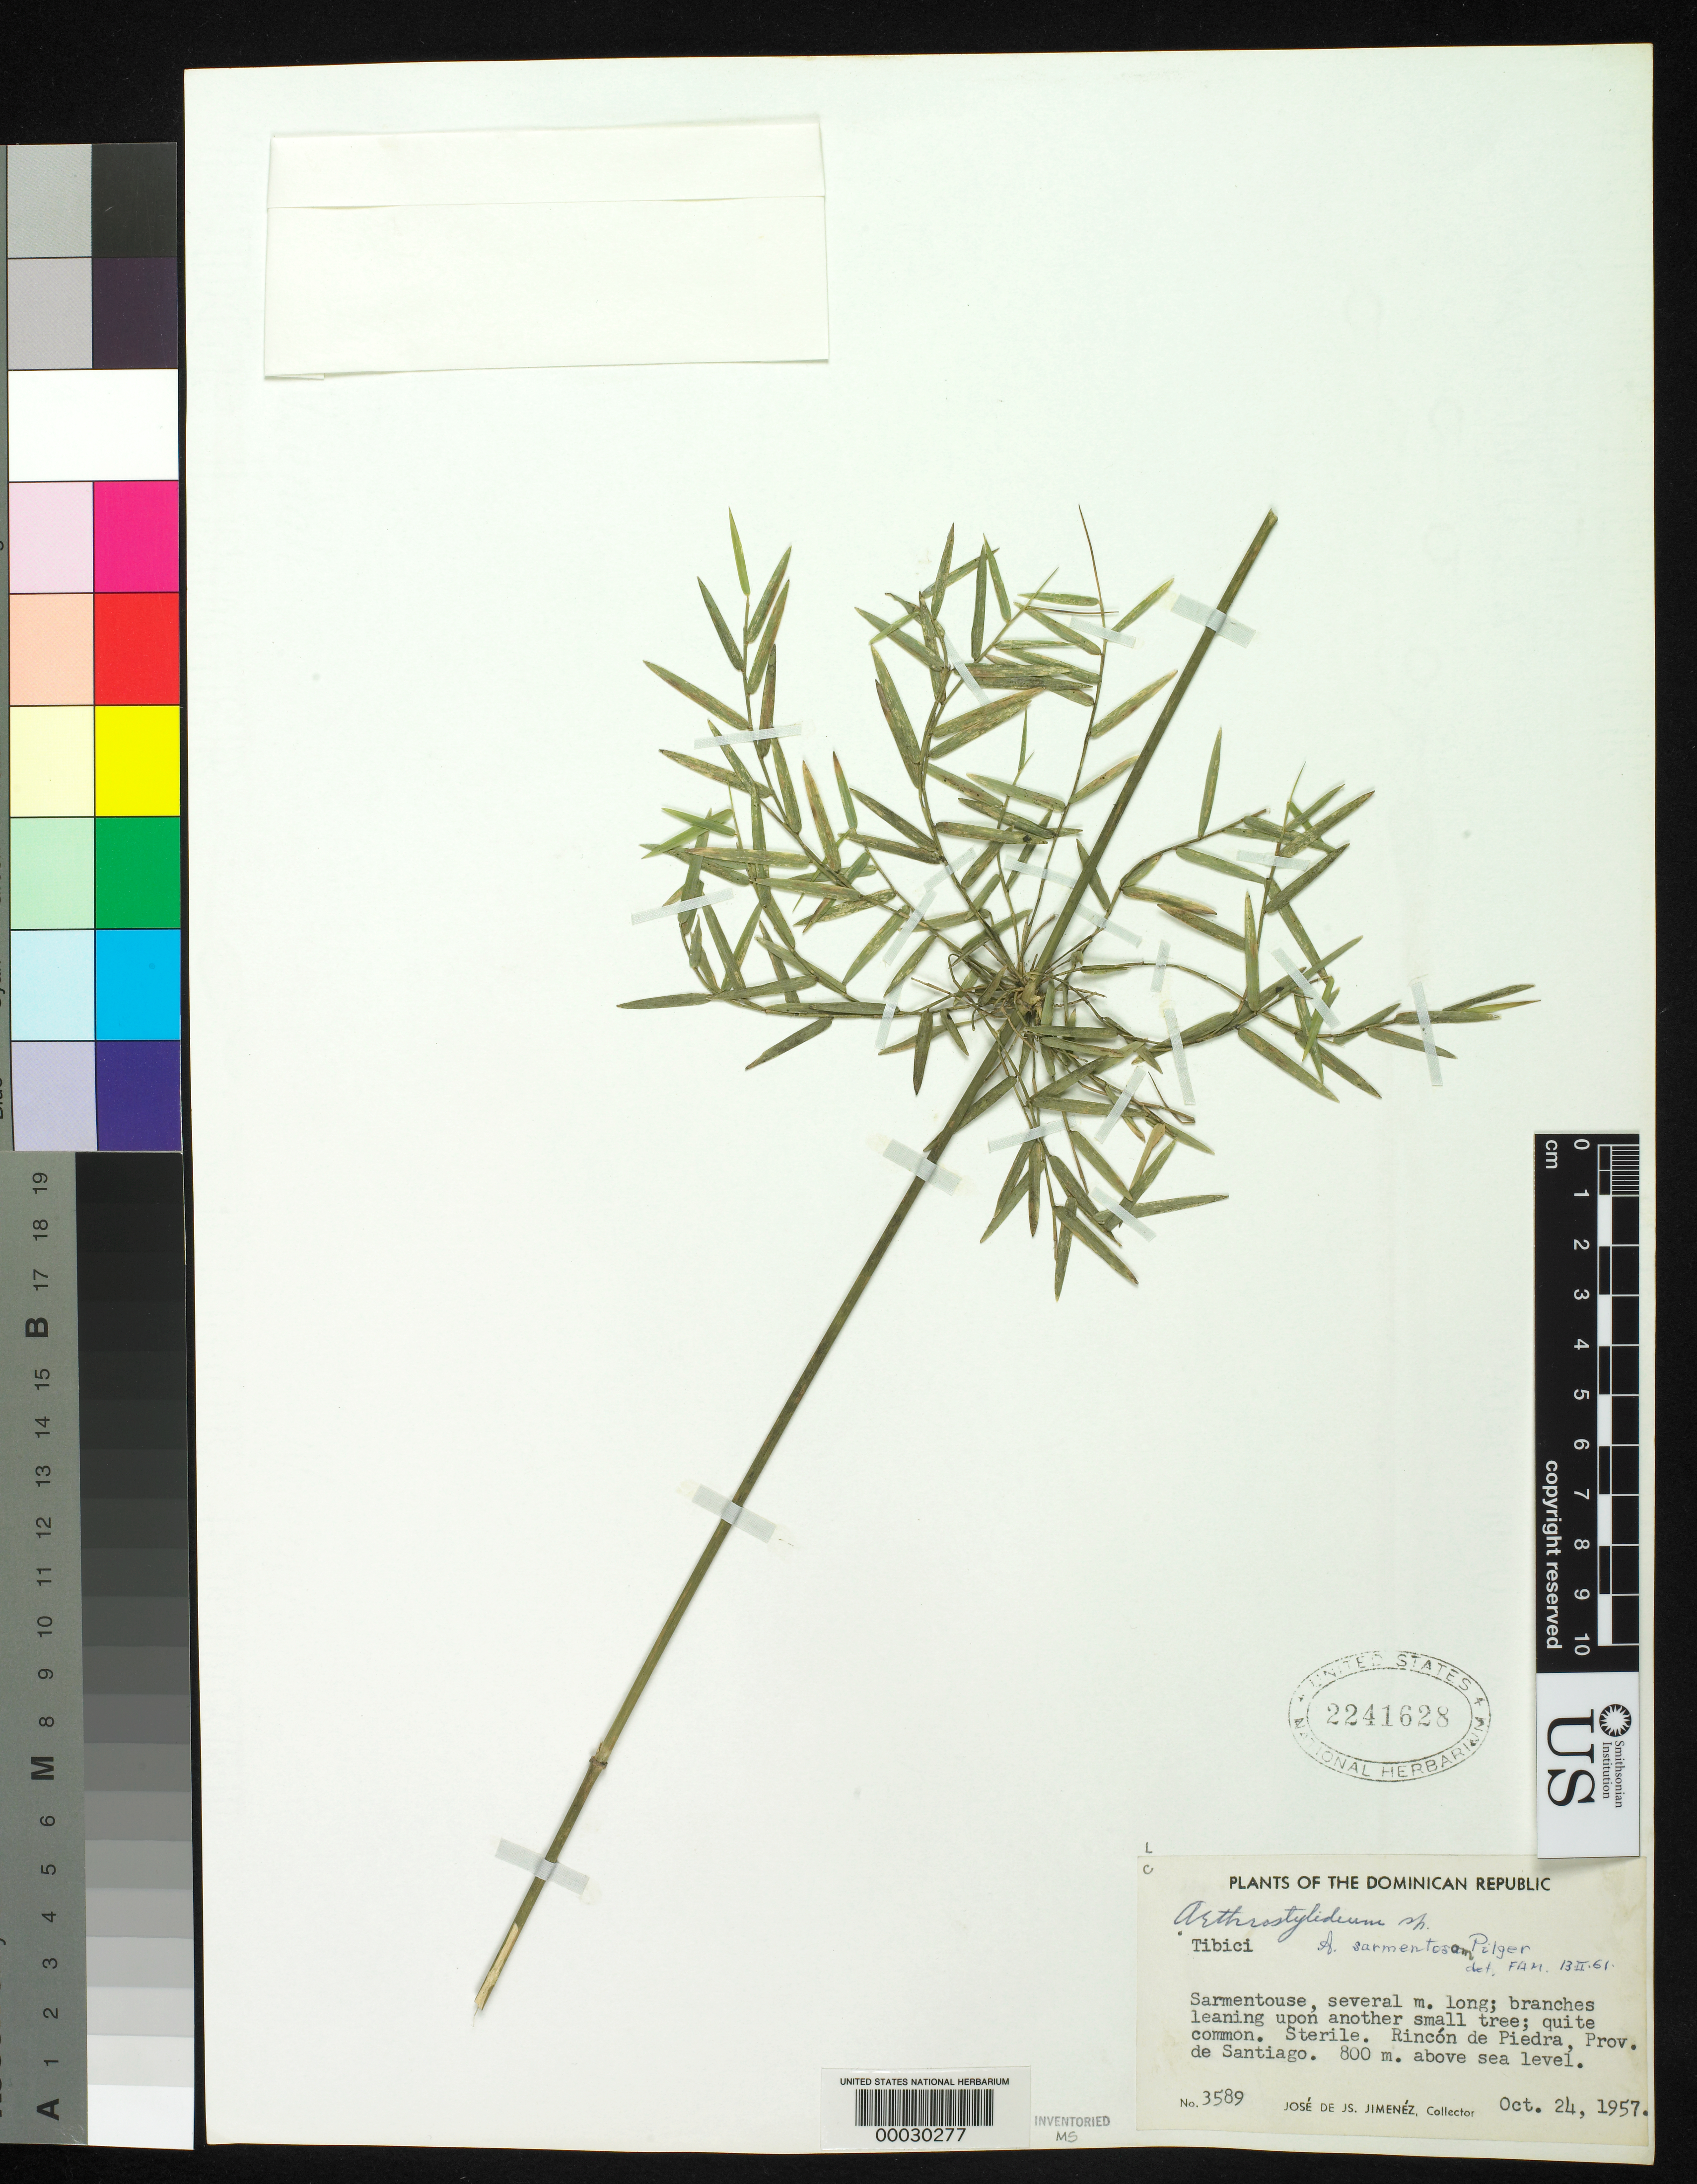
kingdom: Plantae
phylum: Tracheophyta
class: Liliopsida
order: Poales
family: Poaceae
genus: Arthrostylidium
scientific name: Arthrostylidium sarmentosum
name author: Pilg. in Urb.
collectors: J. J. Jiménez Almonte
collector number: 3589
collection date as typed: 24 Oct 1957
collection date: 1957-10-24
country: Dominican Republic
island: Hispaniola Island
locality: Santiago, sarmentouse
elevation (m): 800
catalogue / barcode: US 2241628